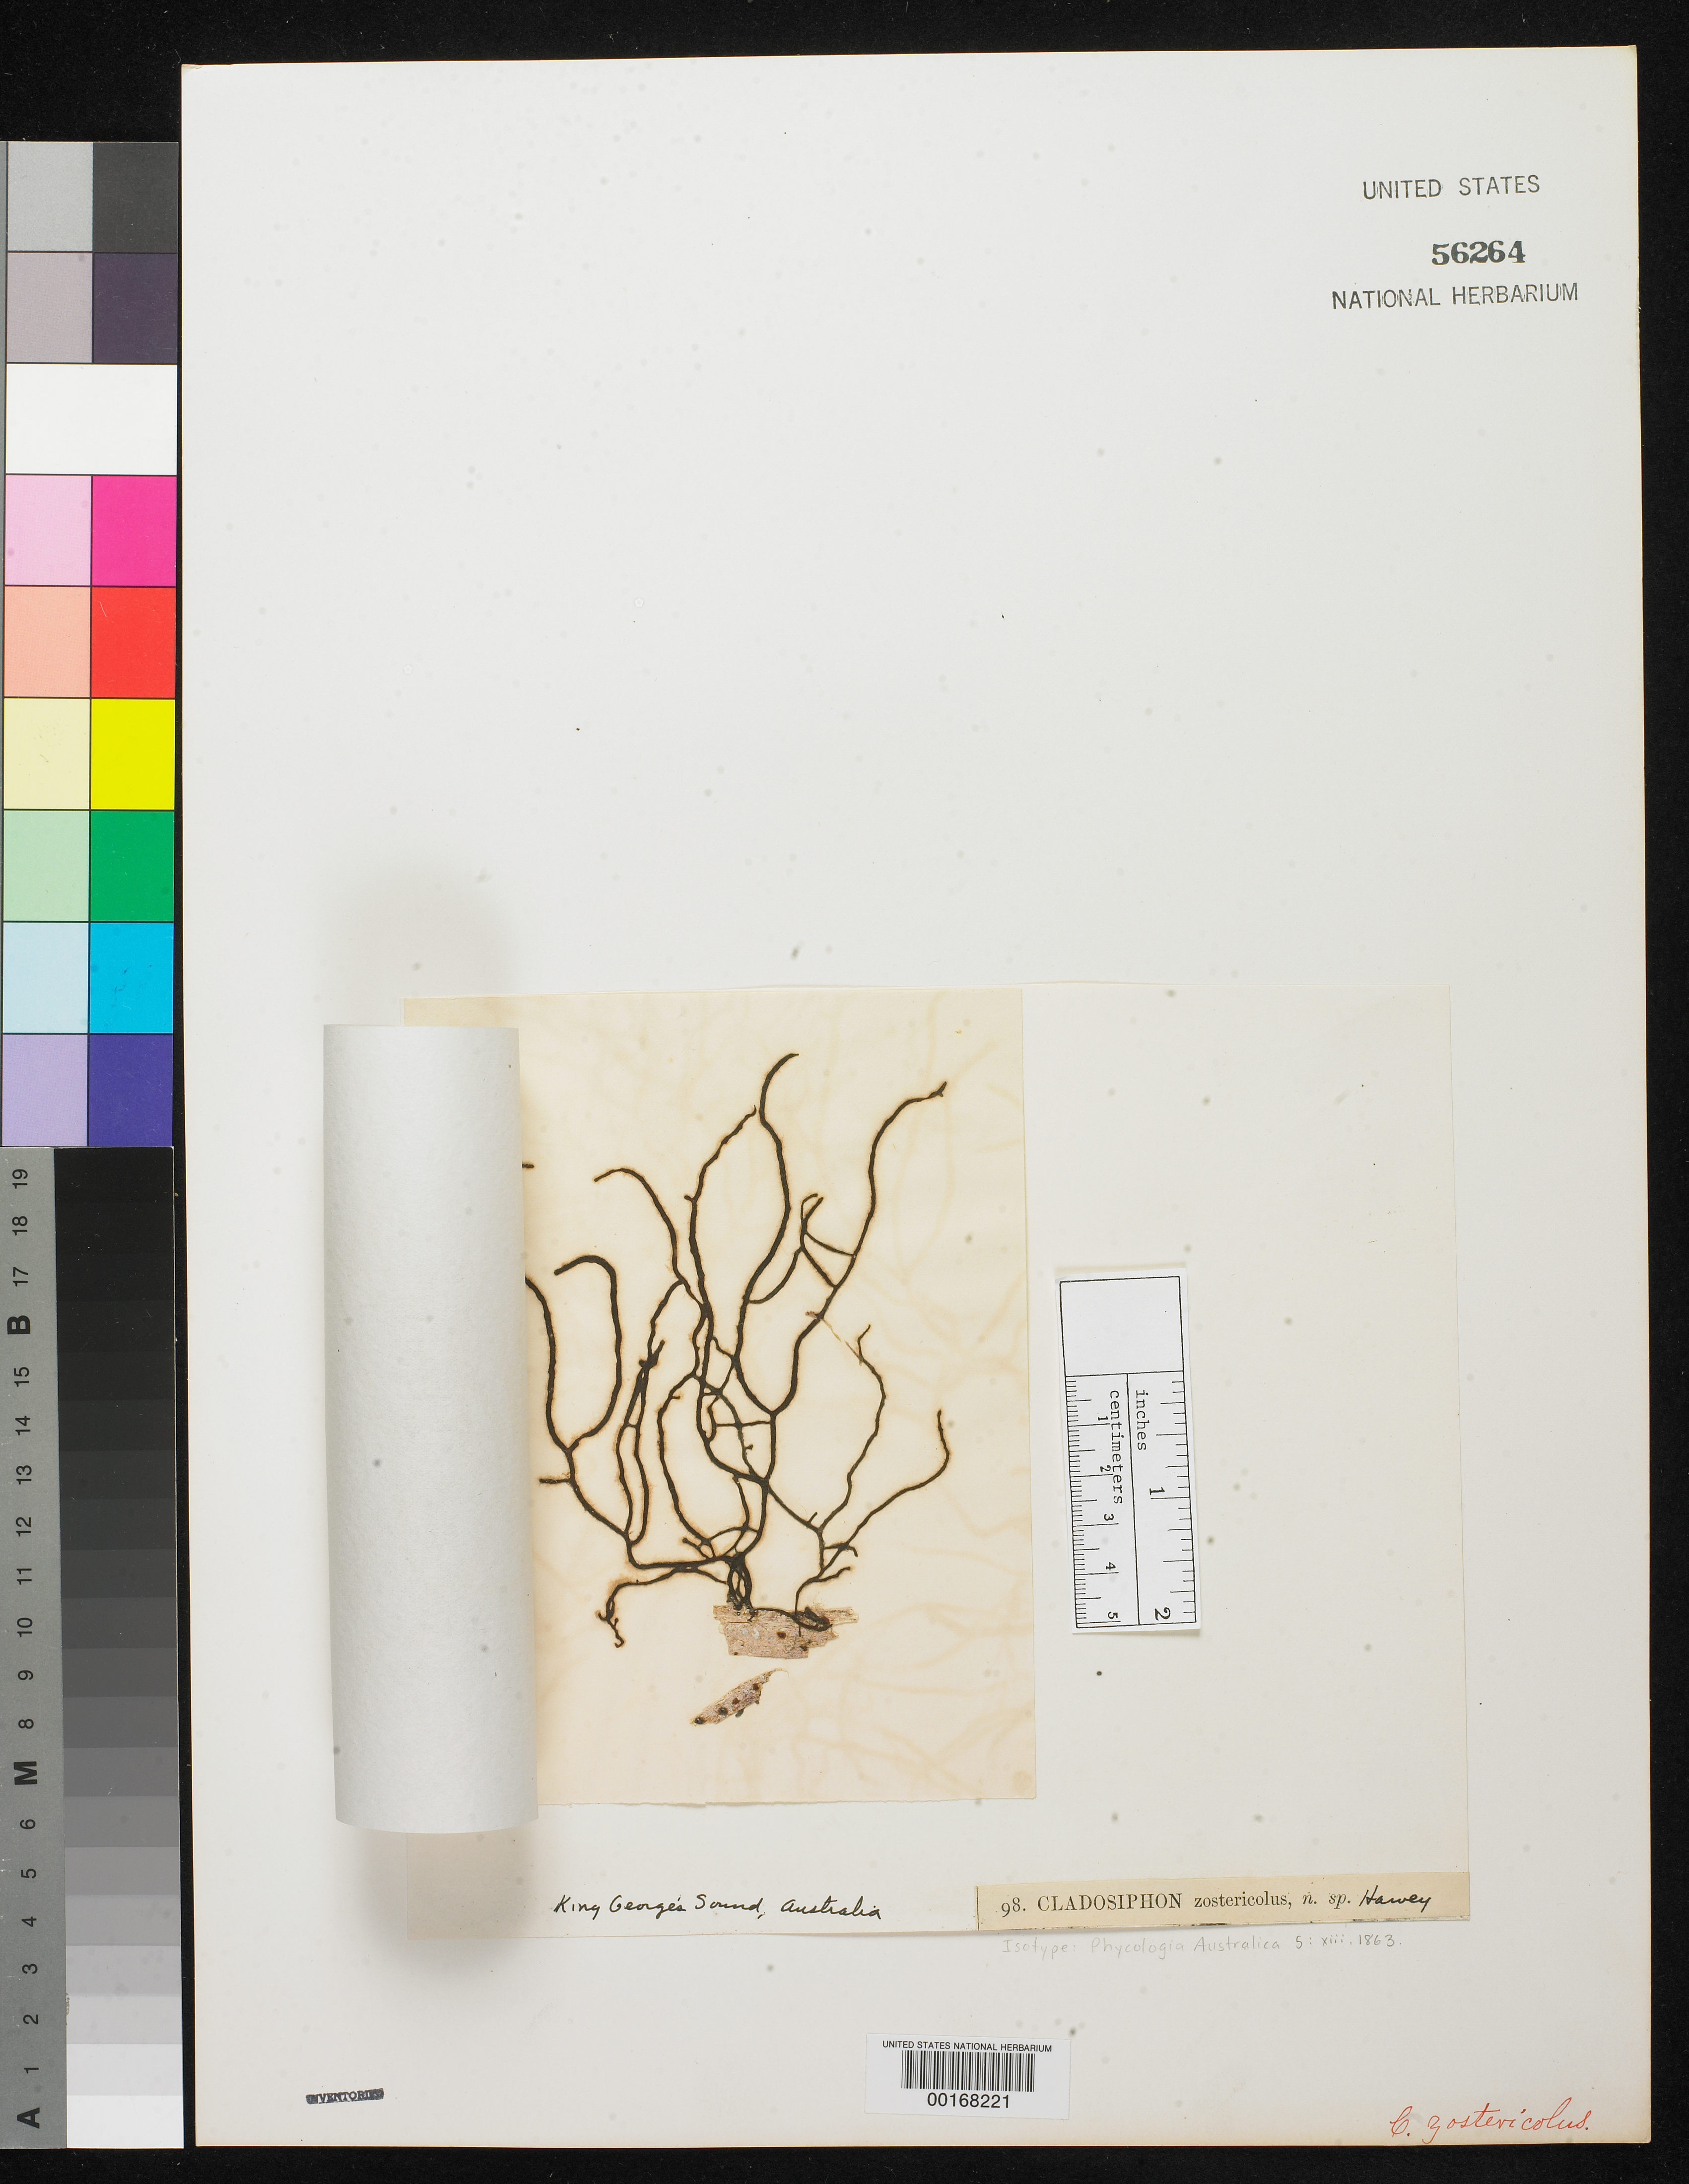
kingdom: Chromista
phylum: Ochrophyta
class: Phaeophyceae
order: Ectocarpales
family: Chordariaceae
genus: Cladosiphon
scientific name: Cladosiphon zostericolus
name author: Harv.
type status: Isotype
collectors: W. Harvey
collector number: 98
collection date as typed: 1854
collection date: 1854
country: Australia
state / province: Western Australia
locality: King George Sound.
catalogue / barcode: US 56264